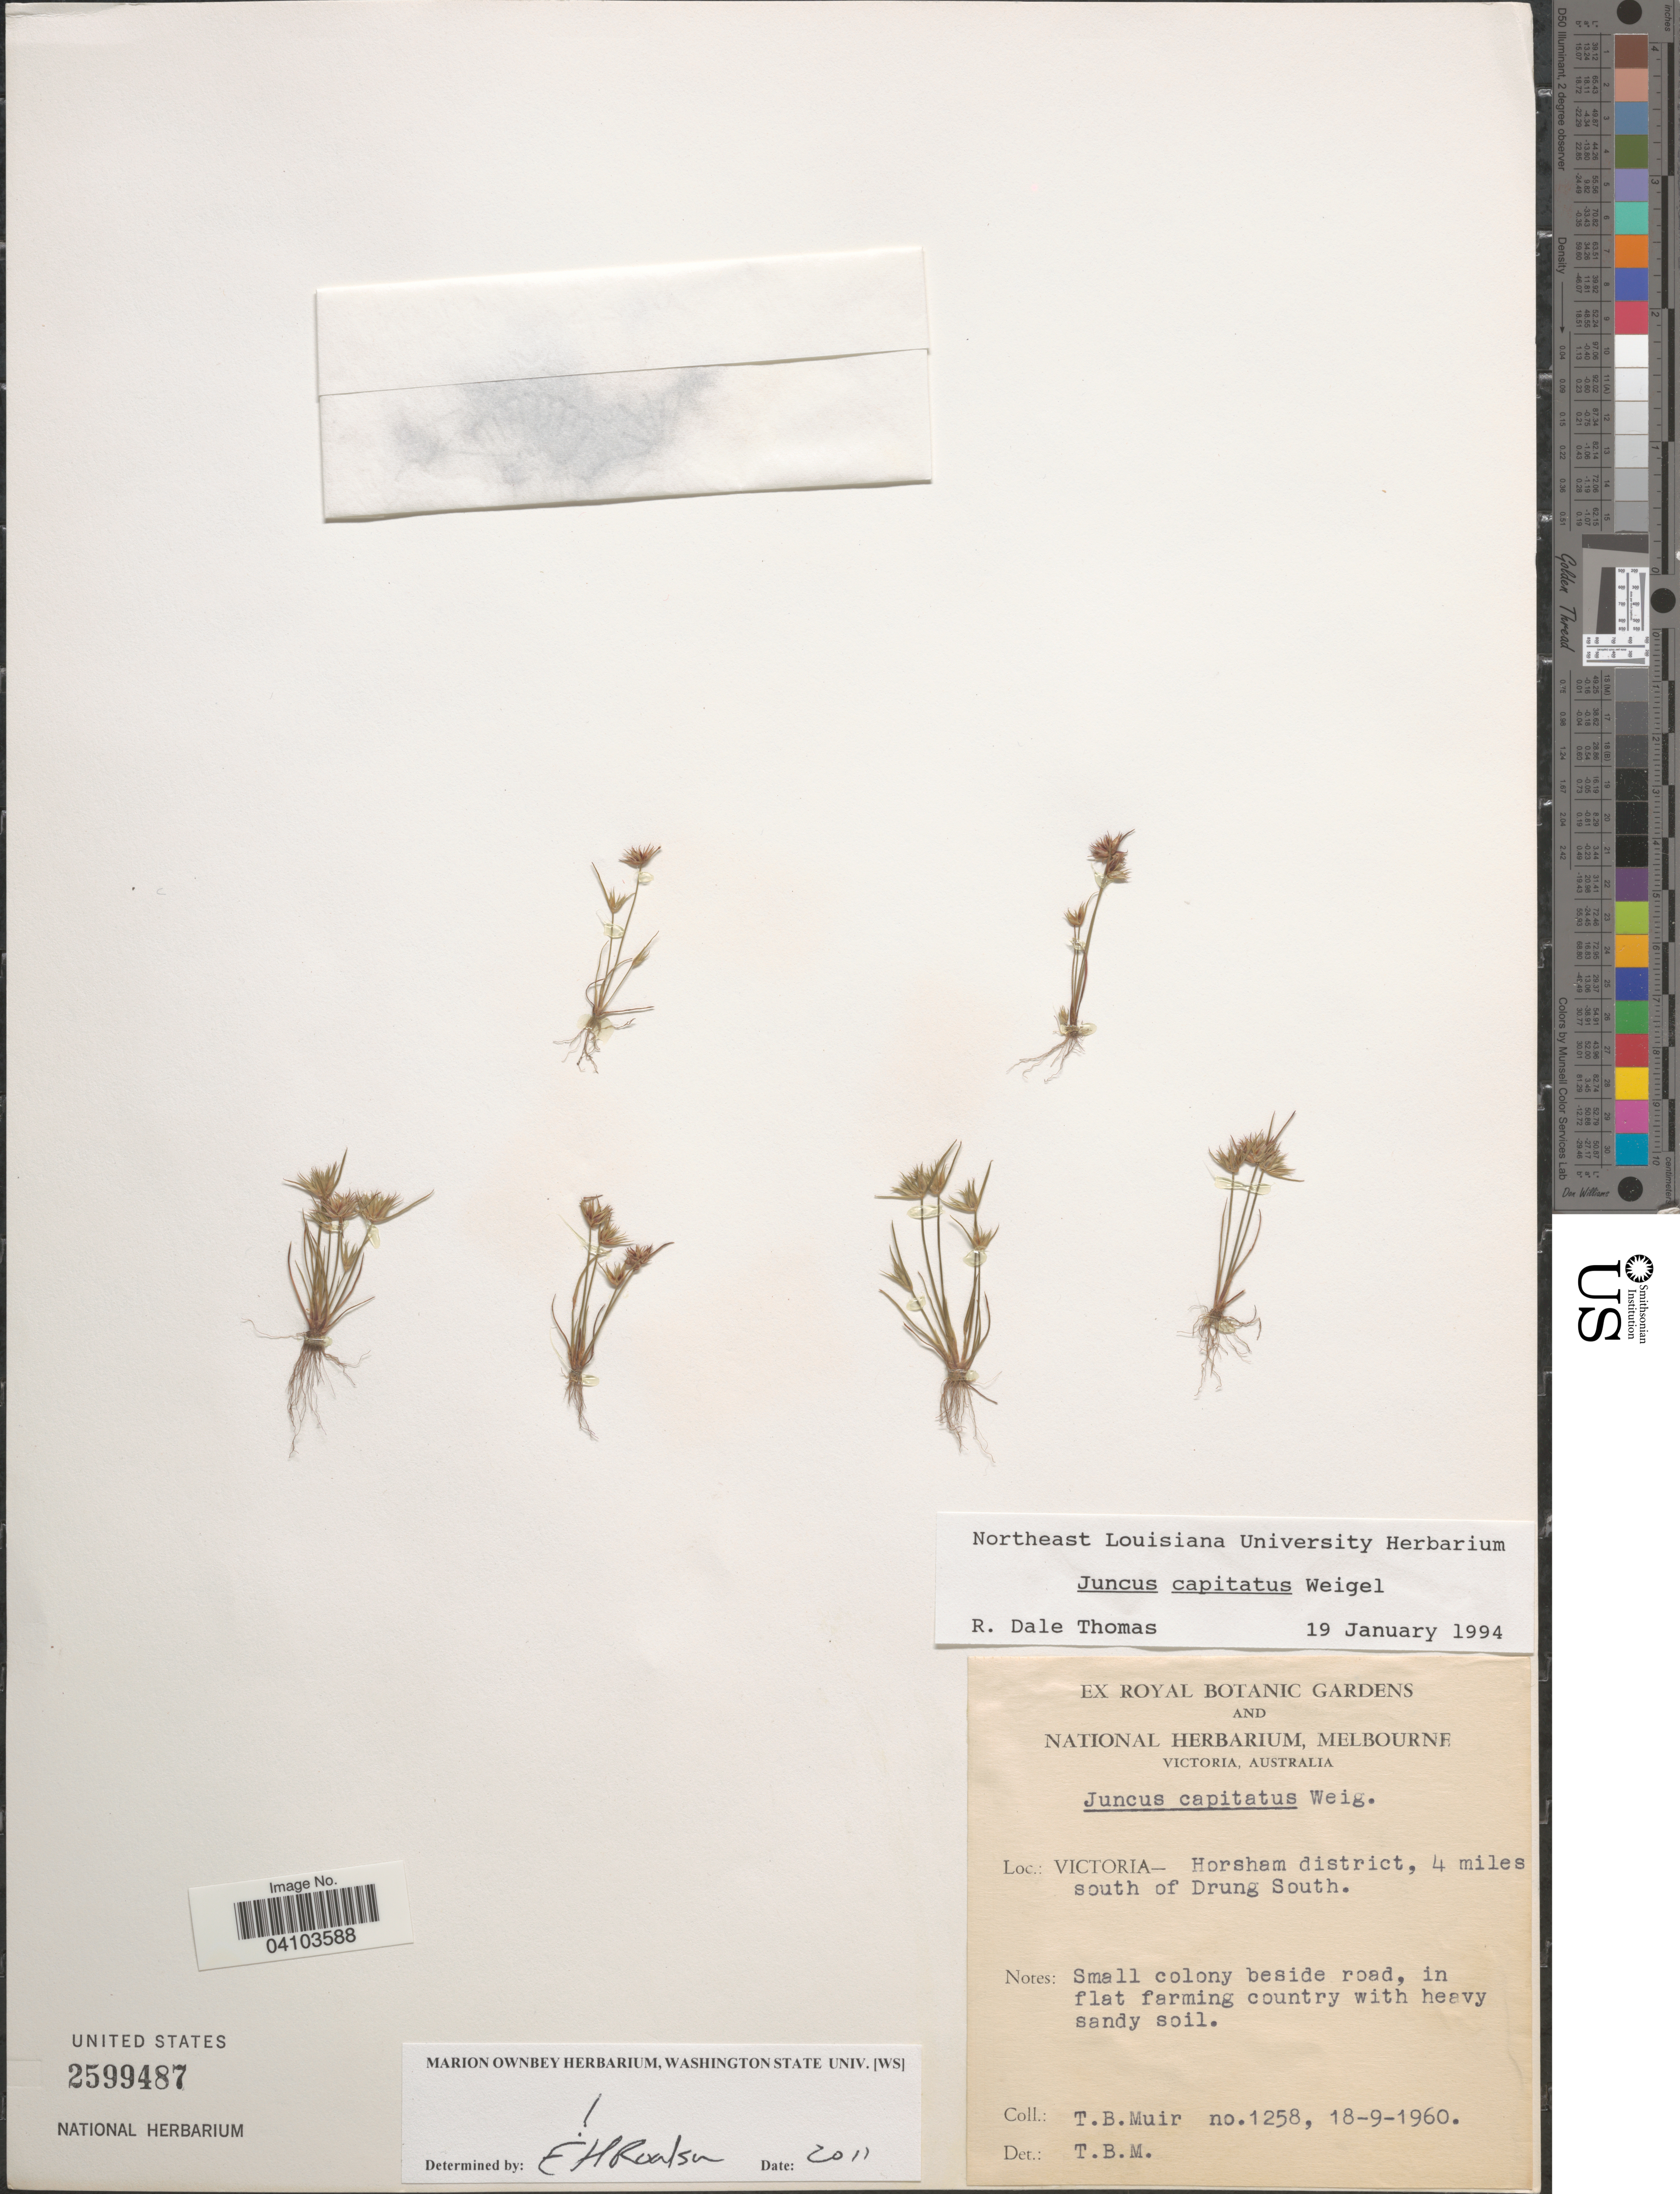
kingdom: Plantae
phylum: Tracheophyta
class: Liliopsida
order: Poales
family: Juncaceae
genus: Juncus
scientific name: Juncus capitatus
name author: Weigel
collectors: T. Muir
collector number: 1258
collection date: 1960-09-18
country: Australia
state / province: Victoria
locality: Victoria- Horsham district, 4 miles south of Drung South.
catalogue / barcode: US 2599487